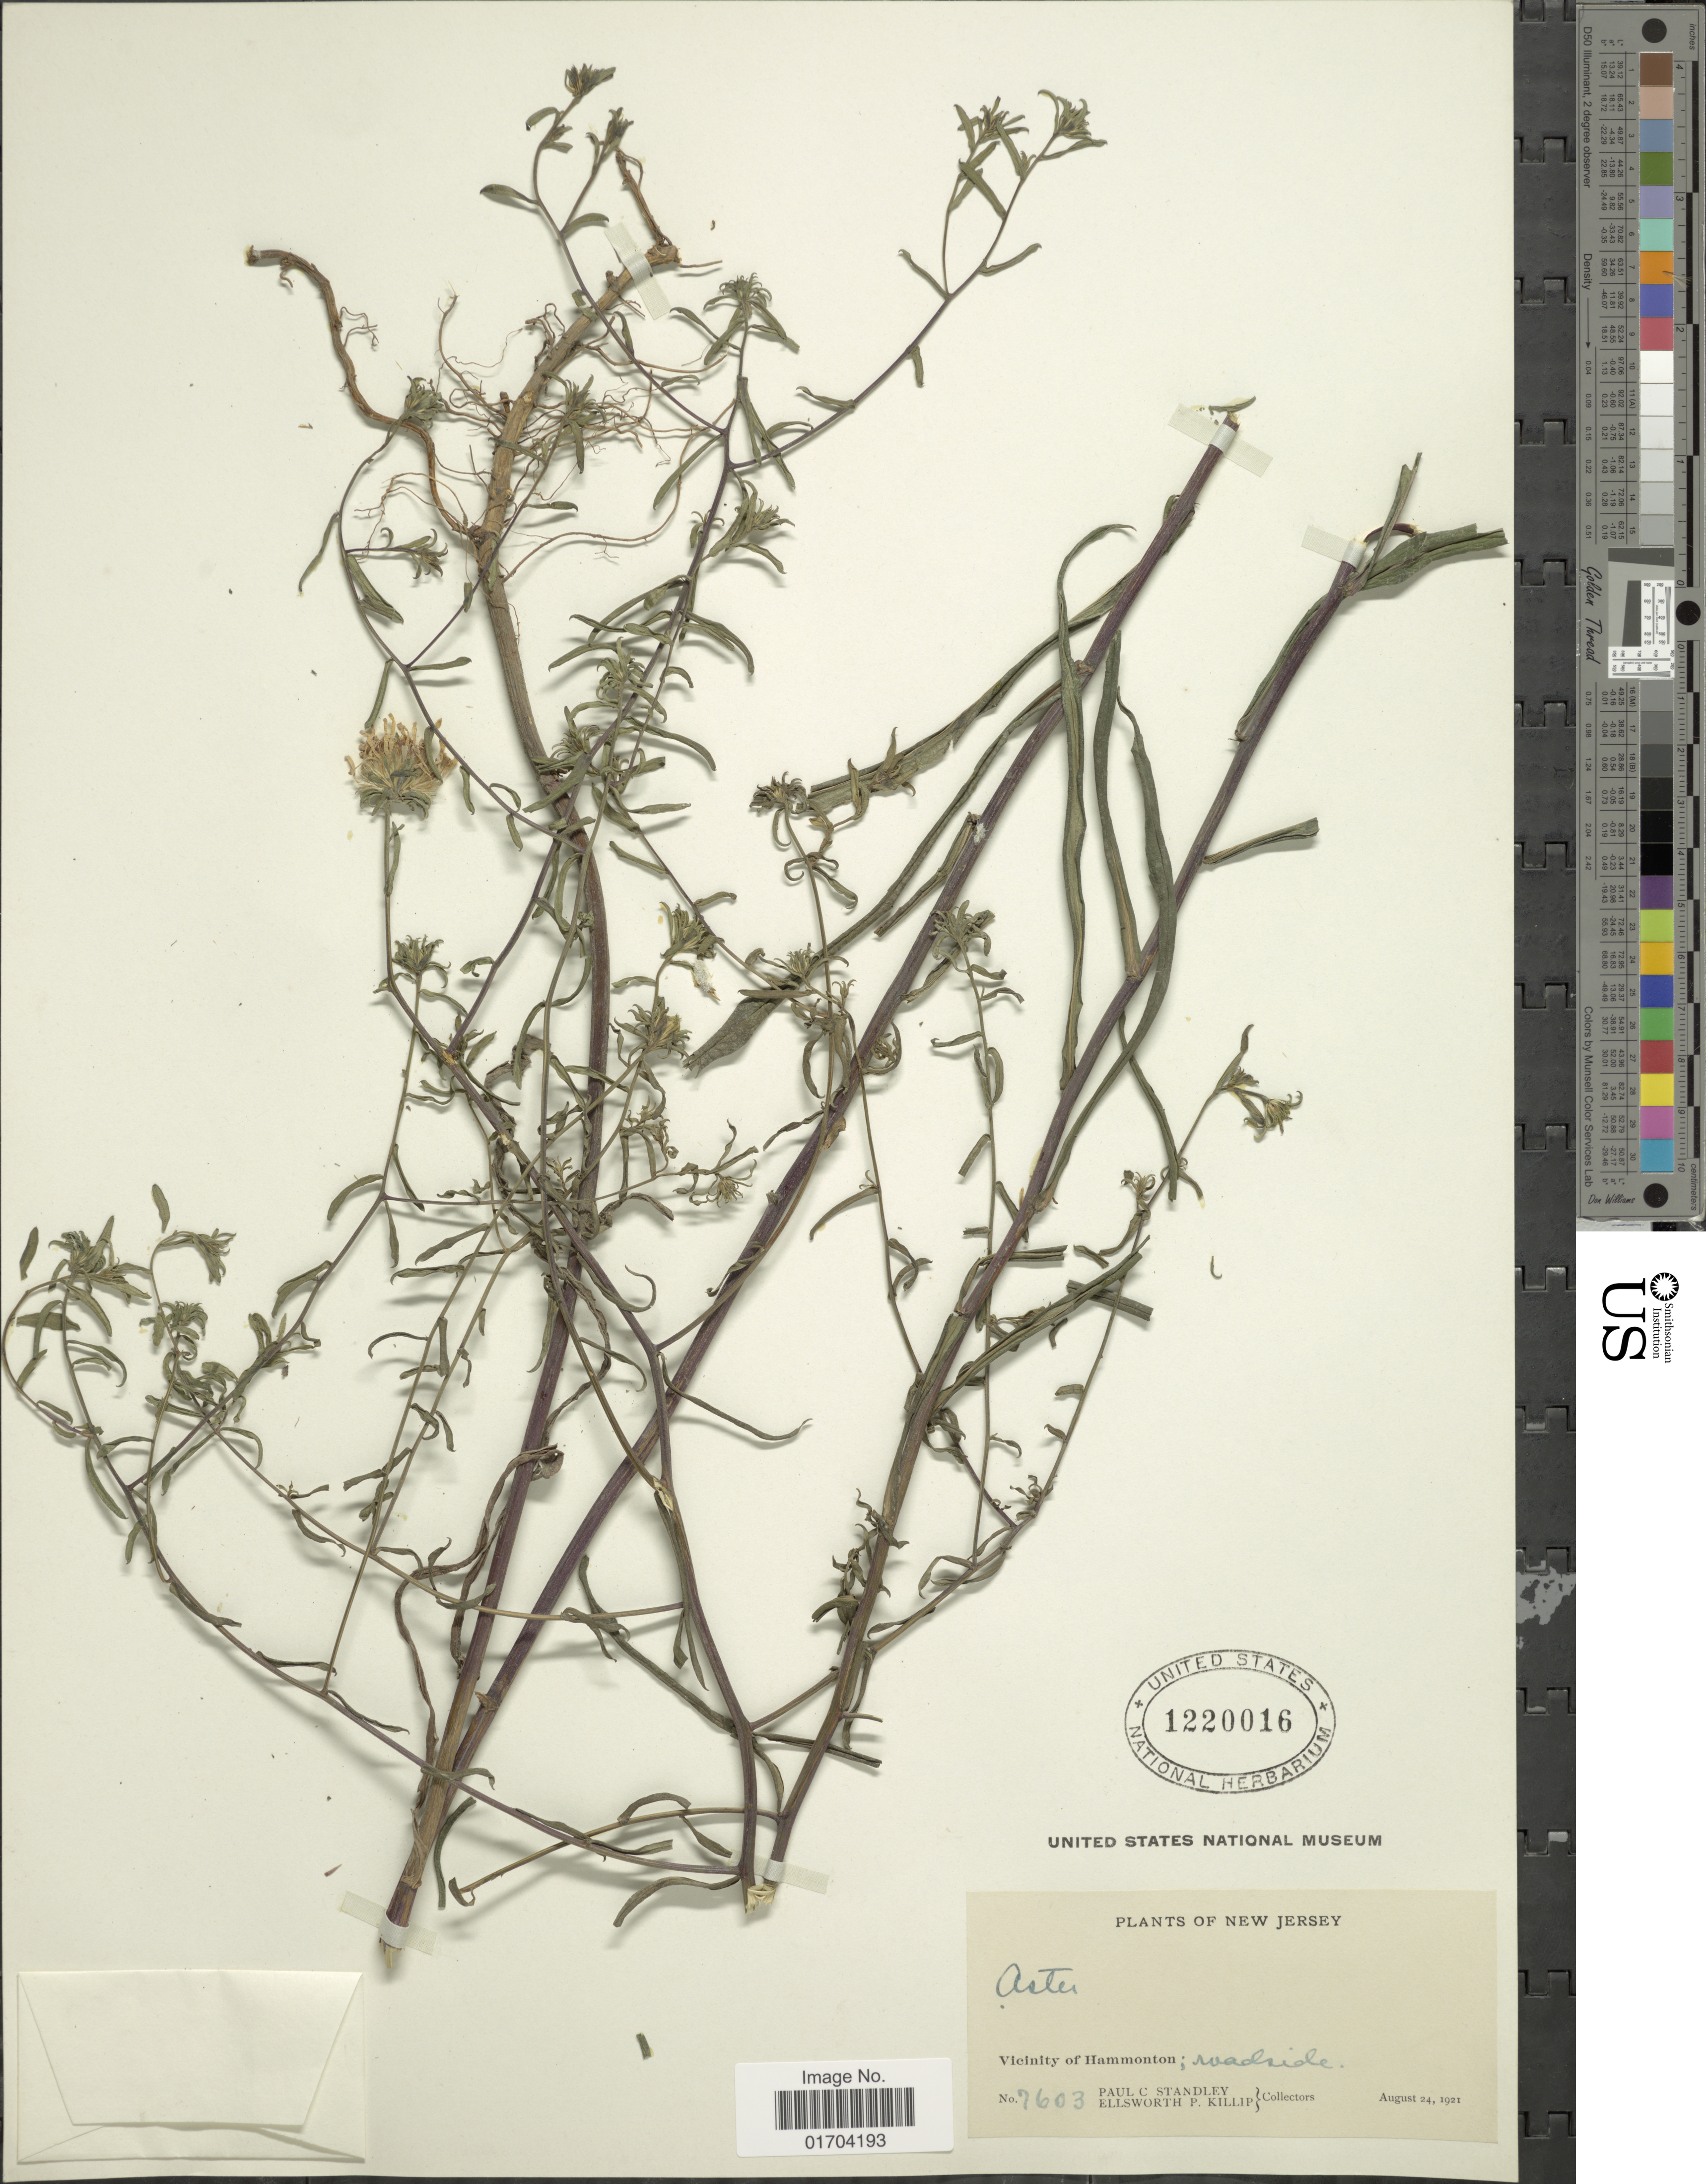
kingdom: Plantae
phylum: Tracheophyta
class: Magnoliopsida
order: Asterales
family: Asteraceae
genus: Symphyotrichum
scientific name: Symphyotrichum sp.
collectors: P. C. Standley & E. P. Killip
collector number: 7603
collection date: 1921-08-24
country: United States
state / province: New Jersey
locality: Vicinity of Hammonton.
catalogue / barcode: US 1220016